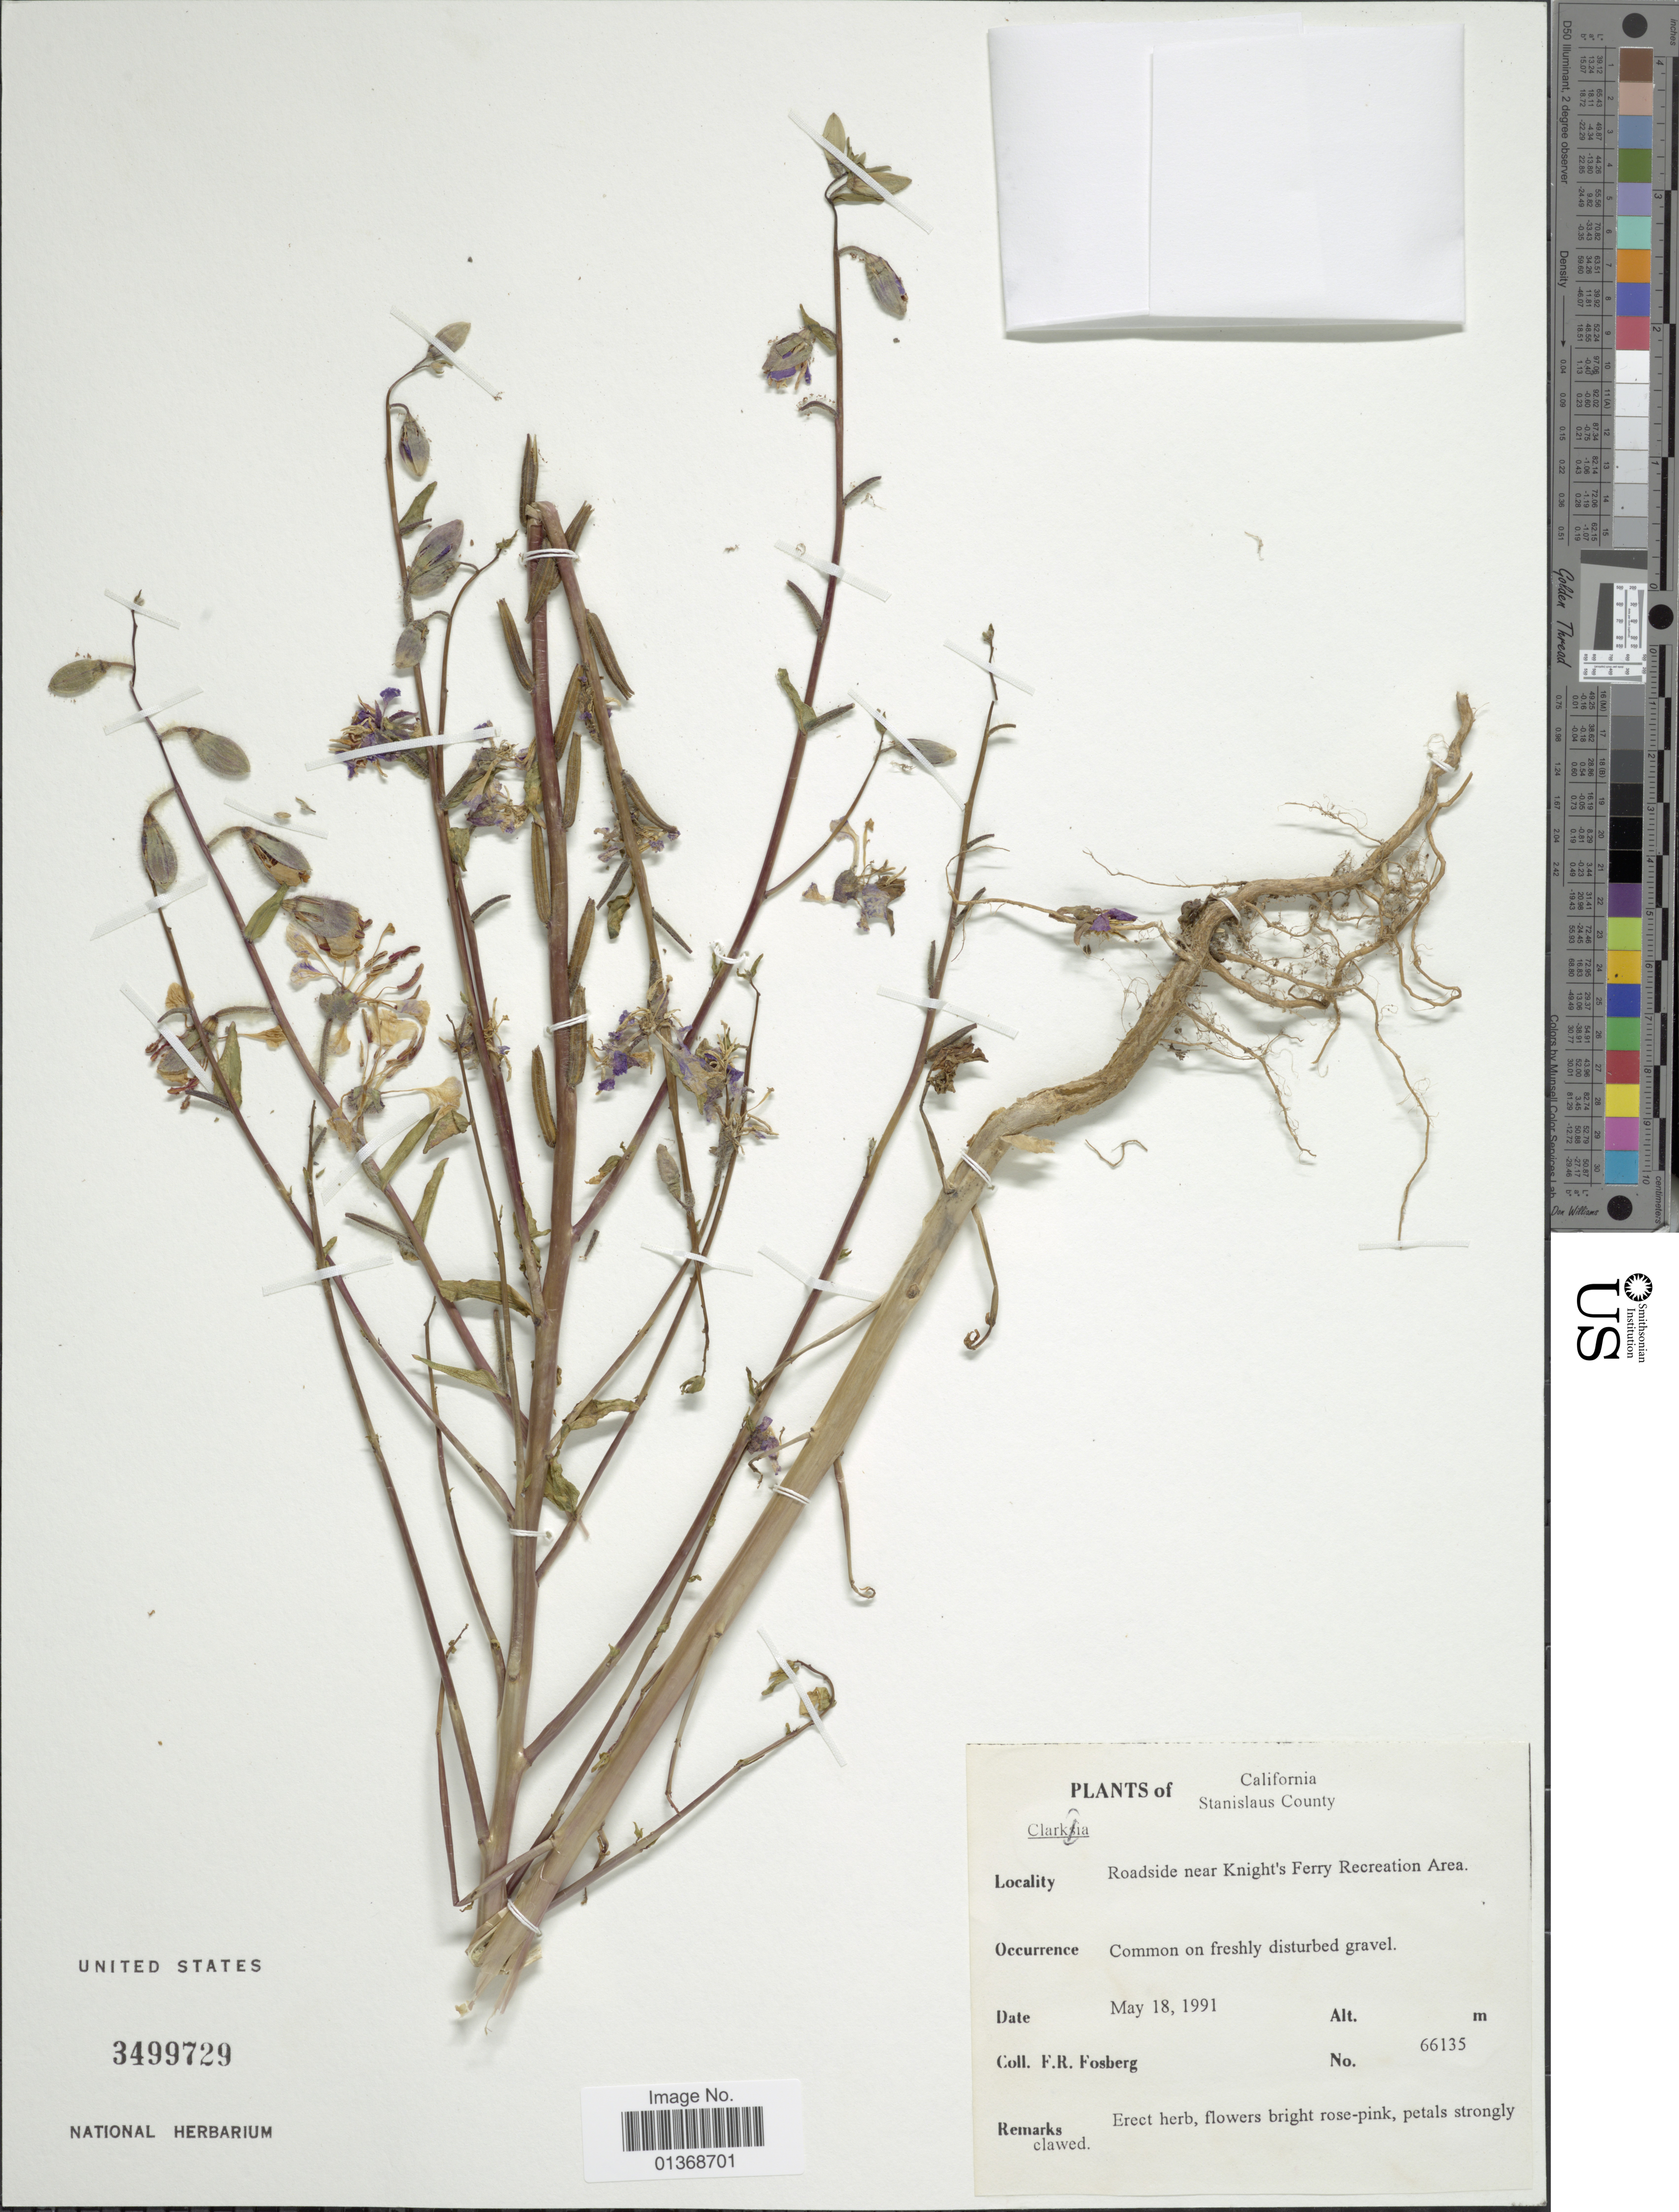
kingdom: Plantae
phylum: Tracheophyta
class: Magnoliopsida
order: Myrtales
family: Onagraceae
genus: Clarkia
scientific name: Clarkia sp.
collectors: F. R. Fosberg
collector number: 66135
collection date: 1991-05-18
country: United States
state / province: California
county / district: Stanislaus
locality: Stanislaus County, Roadside near Knight's Ferry Recreation Area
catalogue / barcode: US 3499729